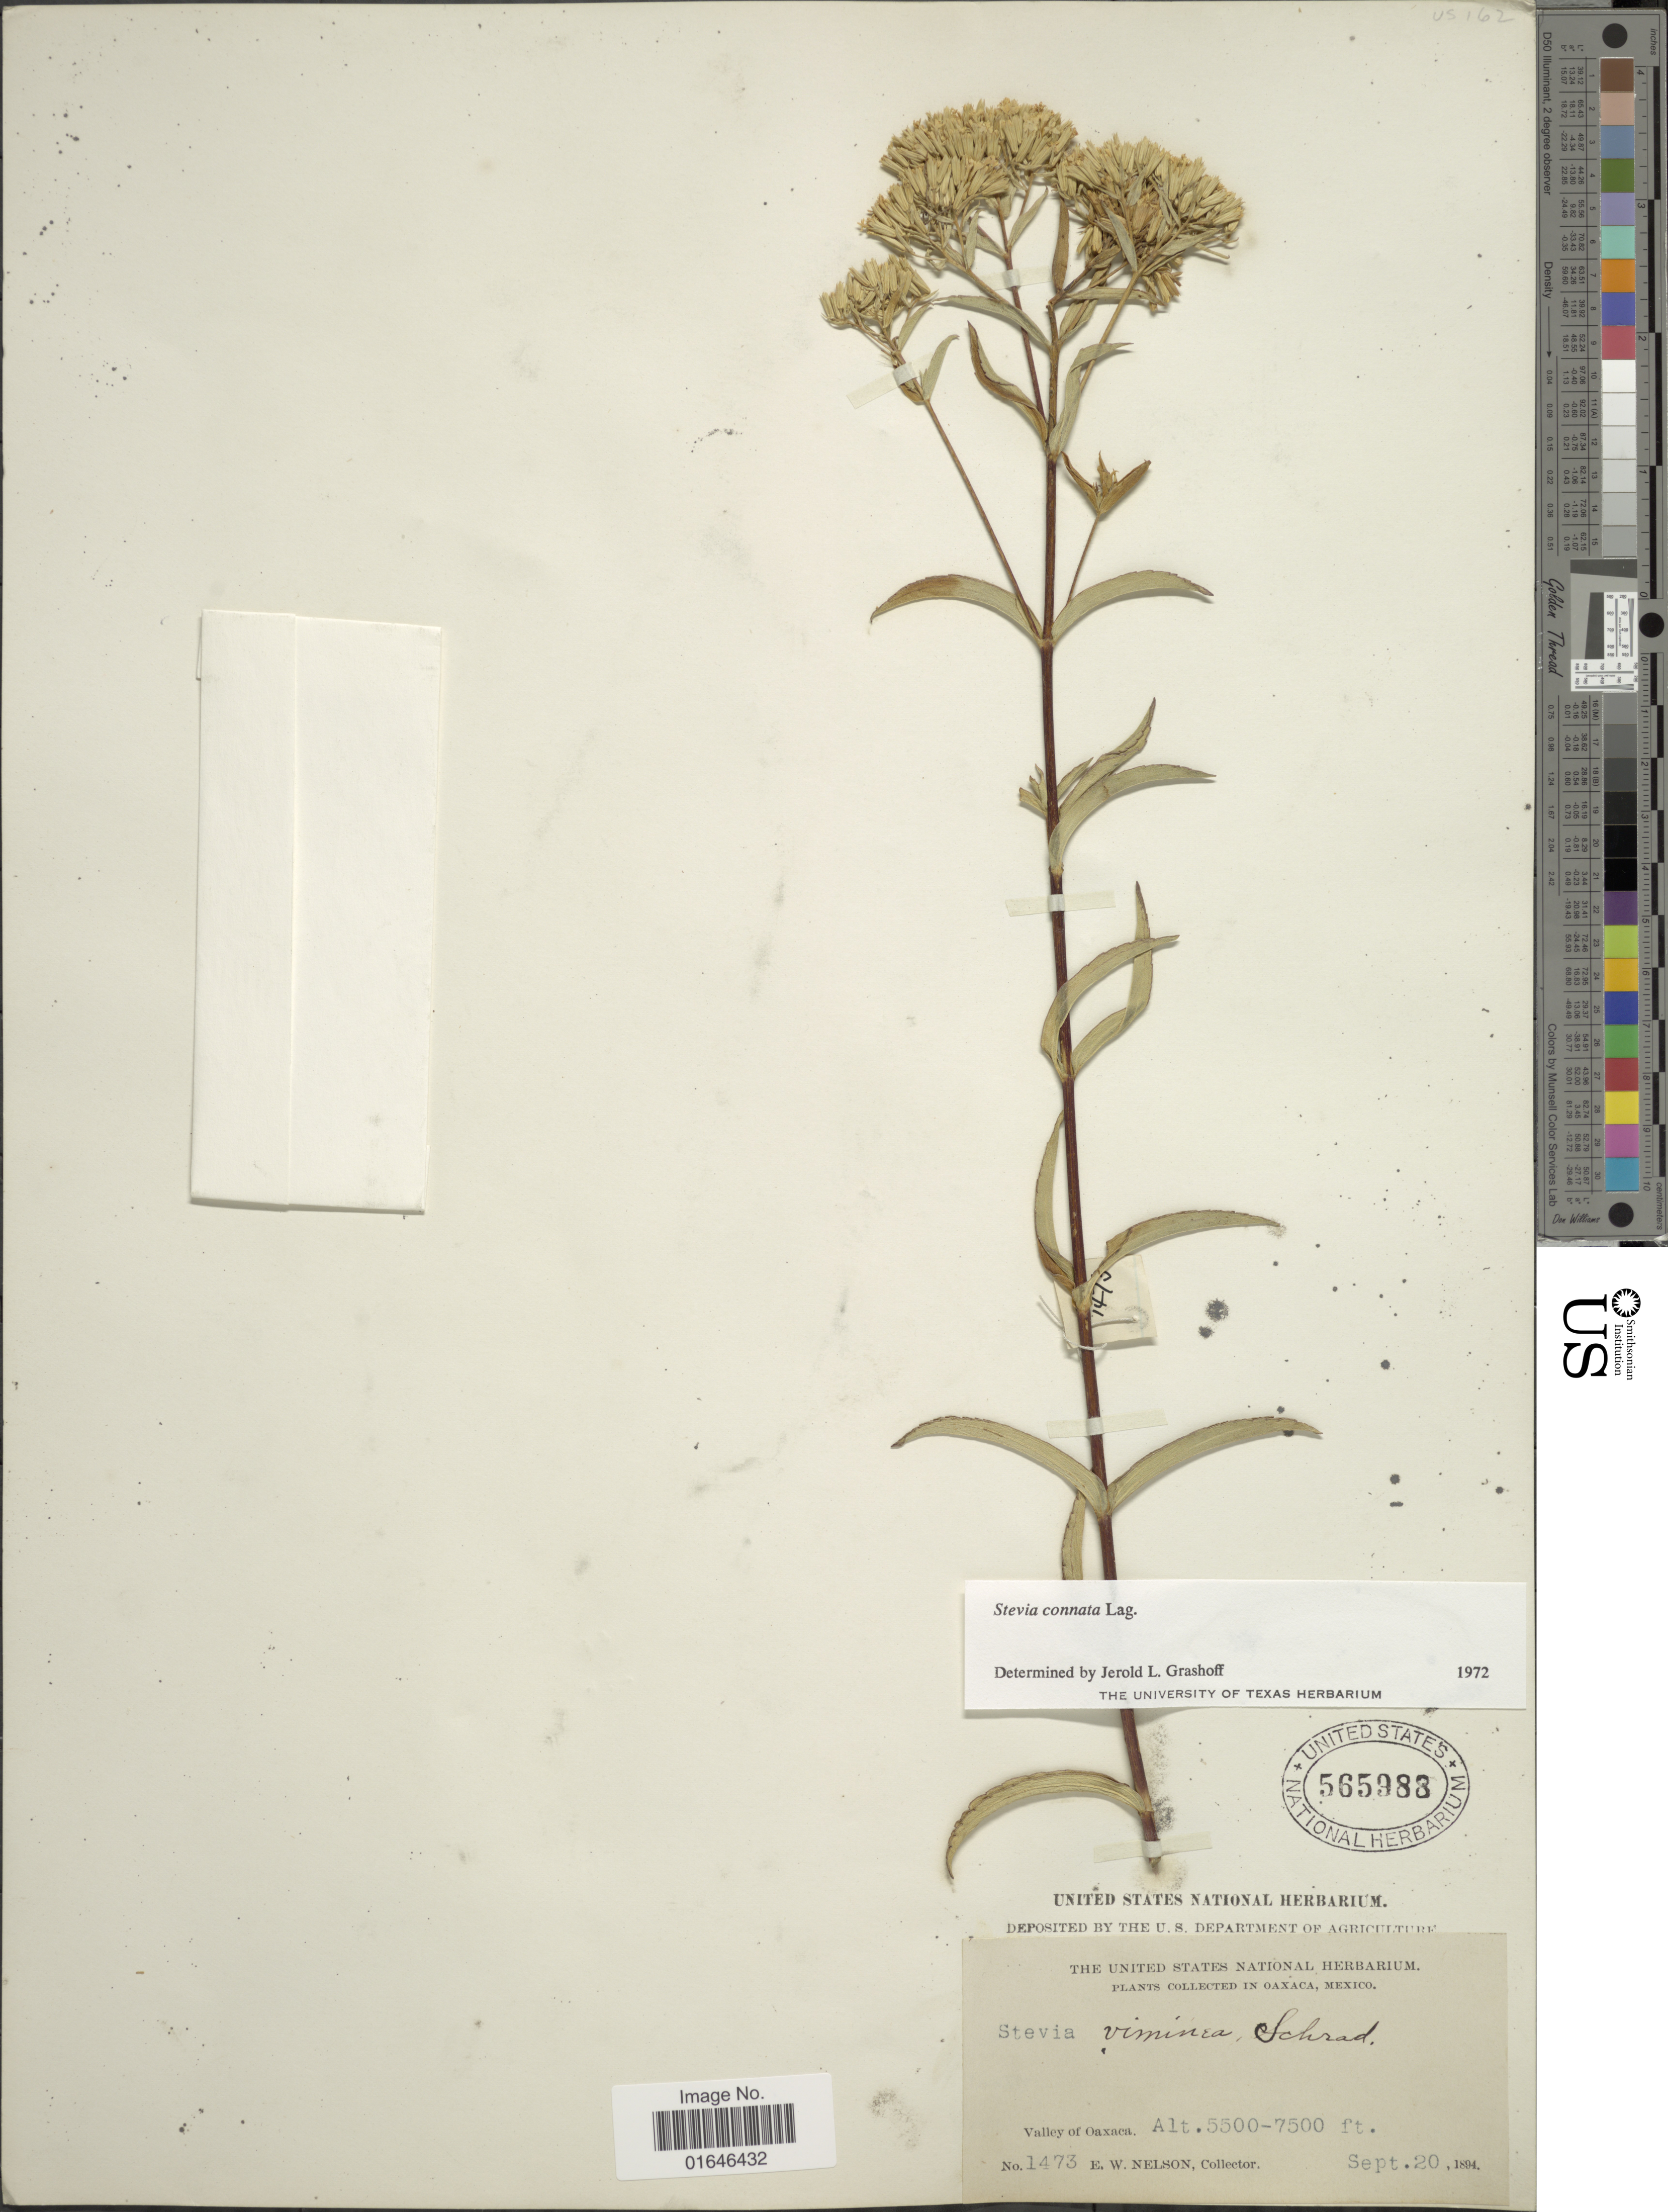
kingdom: Plantae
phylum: Tracheophyta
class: Magnoliopsida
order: Asterales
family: Asteraceae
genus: Stevia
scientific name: Stevia connata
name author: Lag.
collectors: E. W. Nelson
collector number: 1473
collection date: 1894-09-20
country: Mexico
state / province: Oaxaca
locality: Valley of Oaxaca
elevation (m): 1676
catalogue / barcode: US 565988